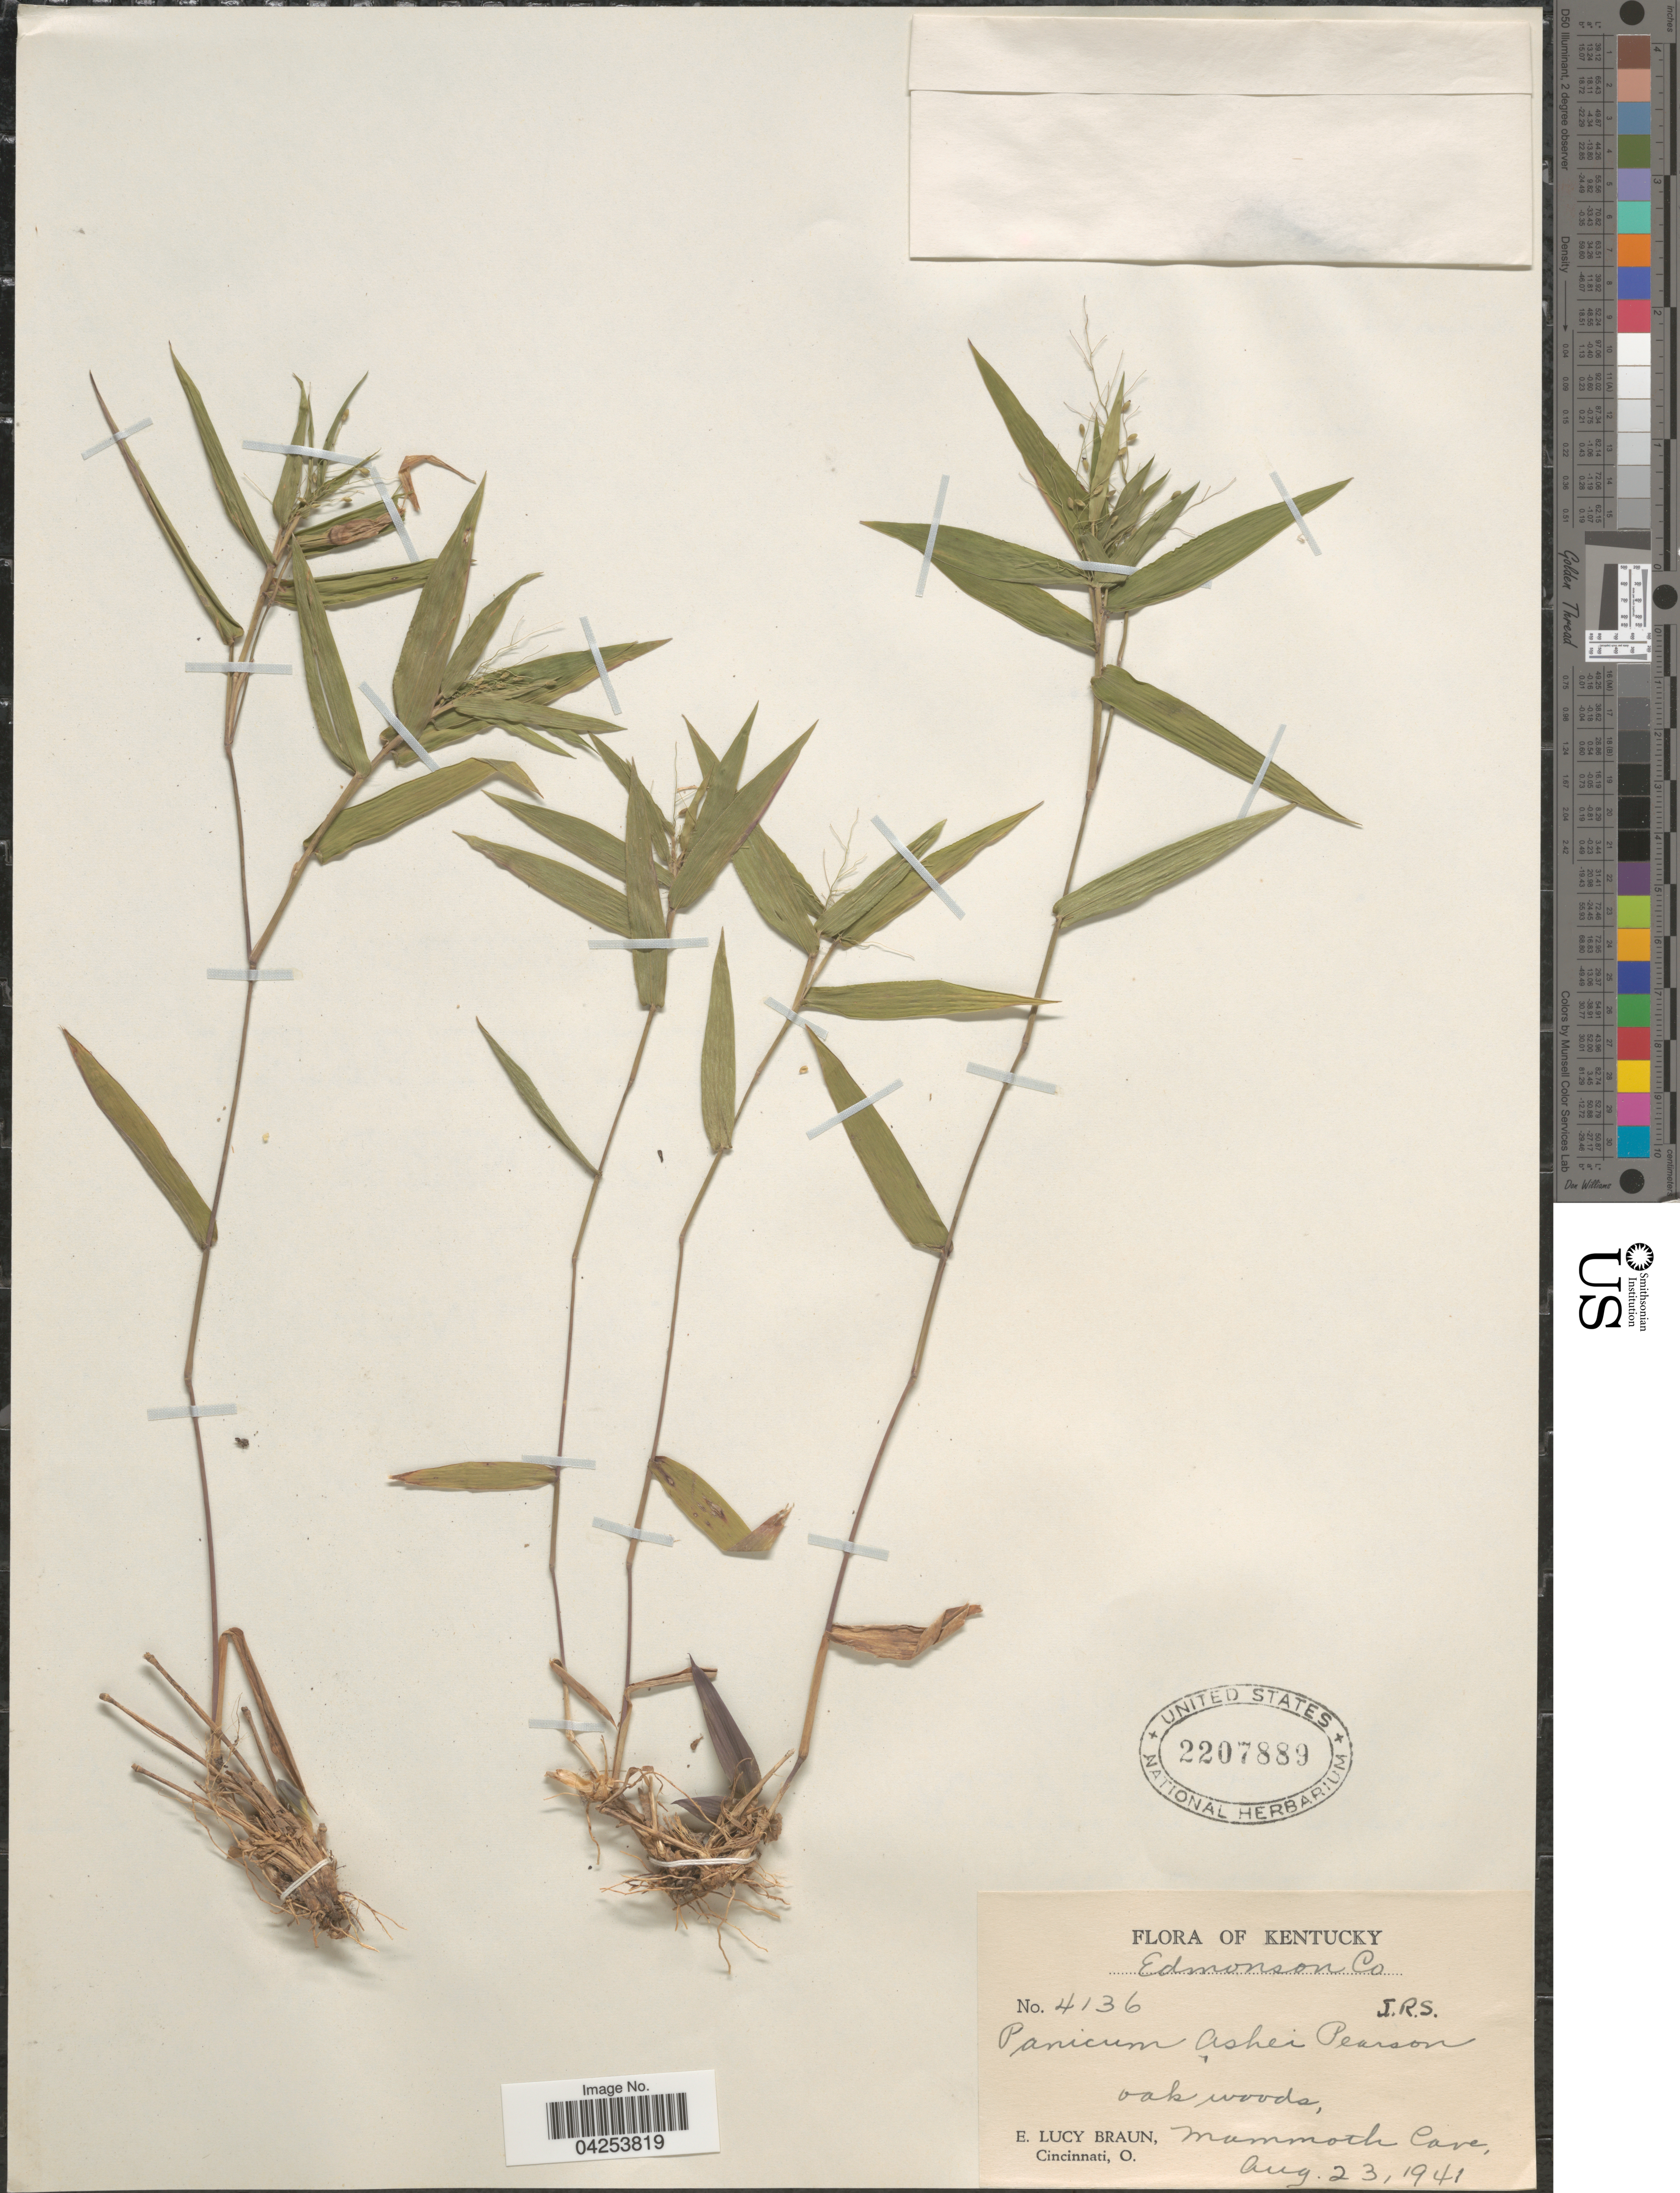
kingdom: Plantae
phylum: Tracheophyta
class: Liliopsida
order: Poales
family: Poaceae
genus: Dichanthelium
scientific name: Dichanthelium commutatum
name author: (Schult.) Gould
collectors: E. L. Braun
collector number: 4136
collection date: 1941-08-23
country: United States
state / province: Kentucky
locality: Edmonson Co. Mammoth Cave.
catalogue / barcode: US 2207889